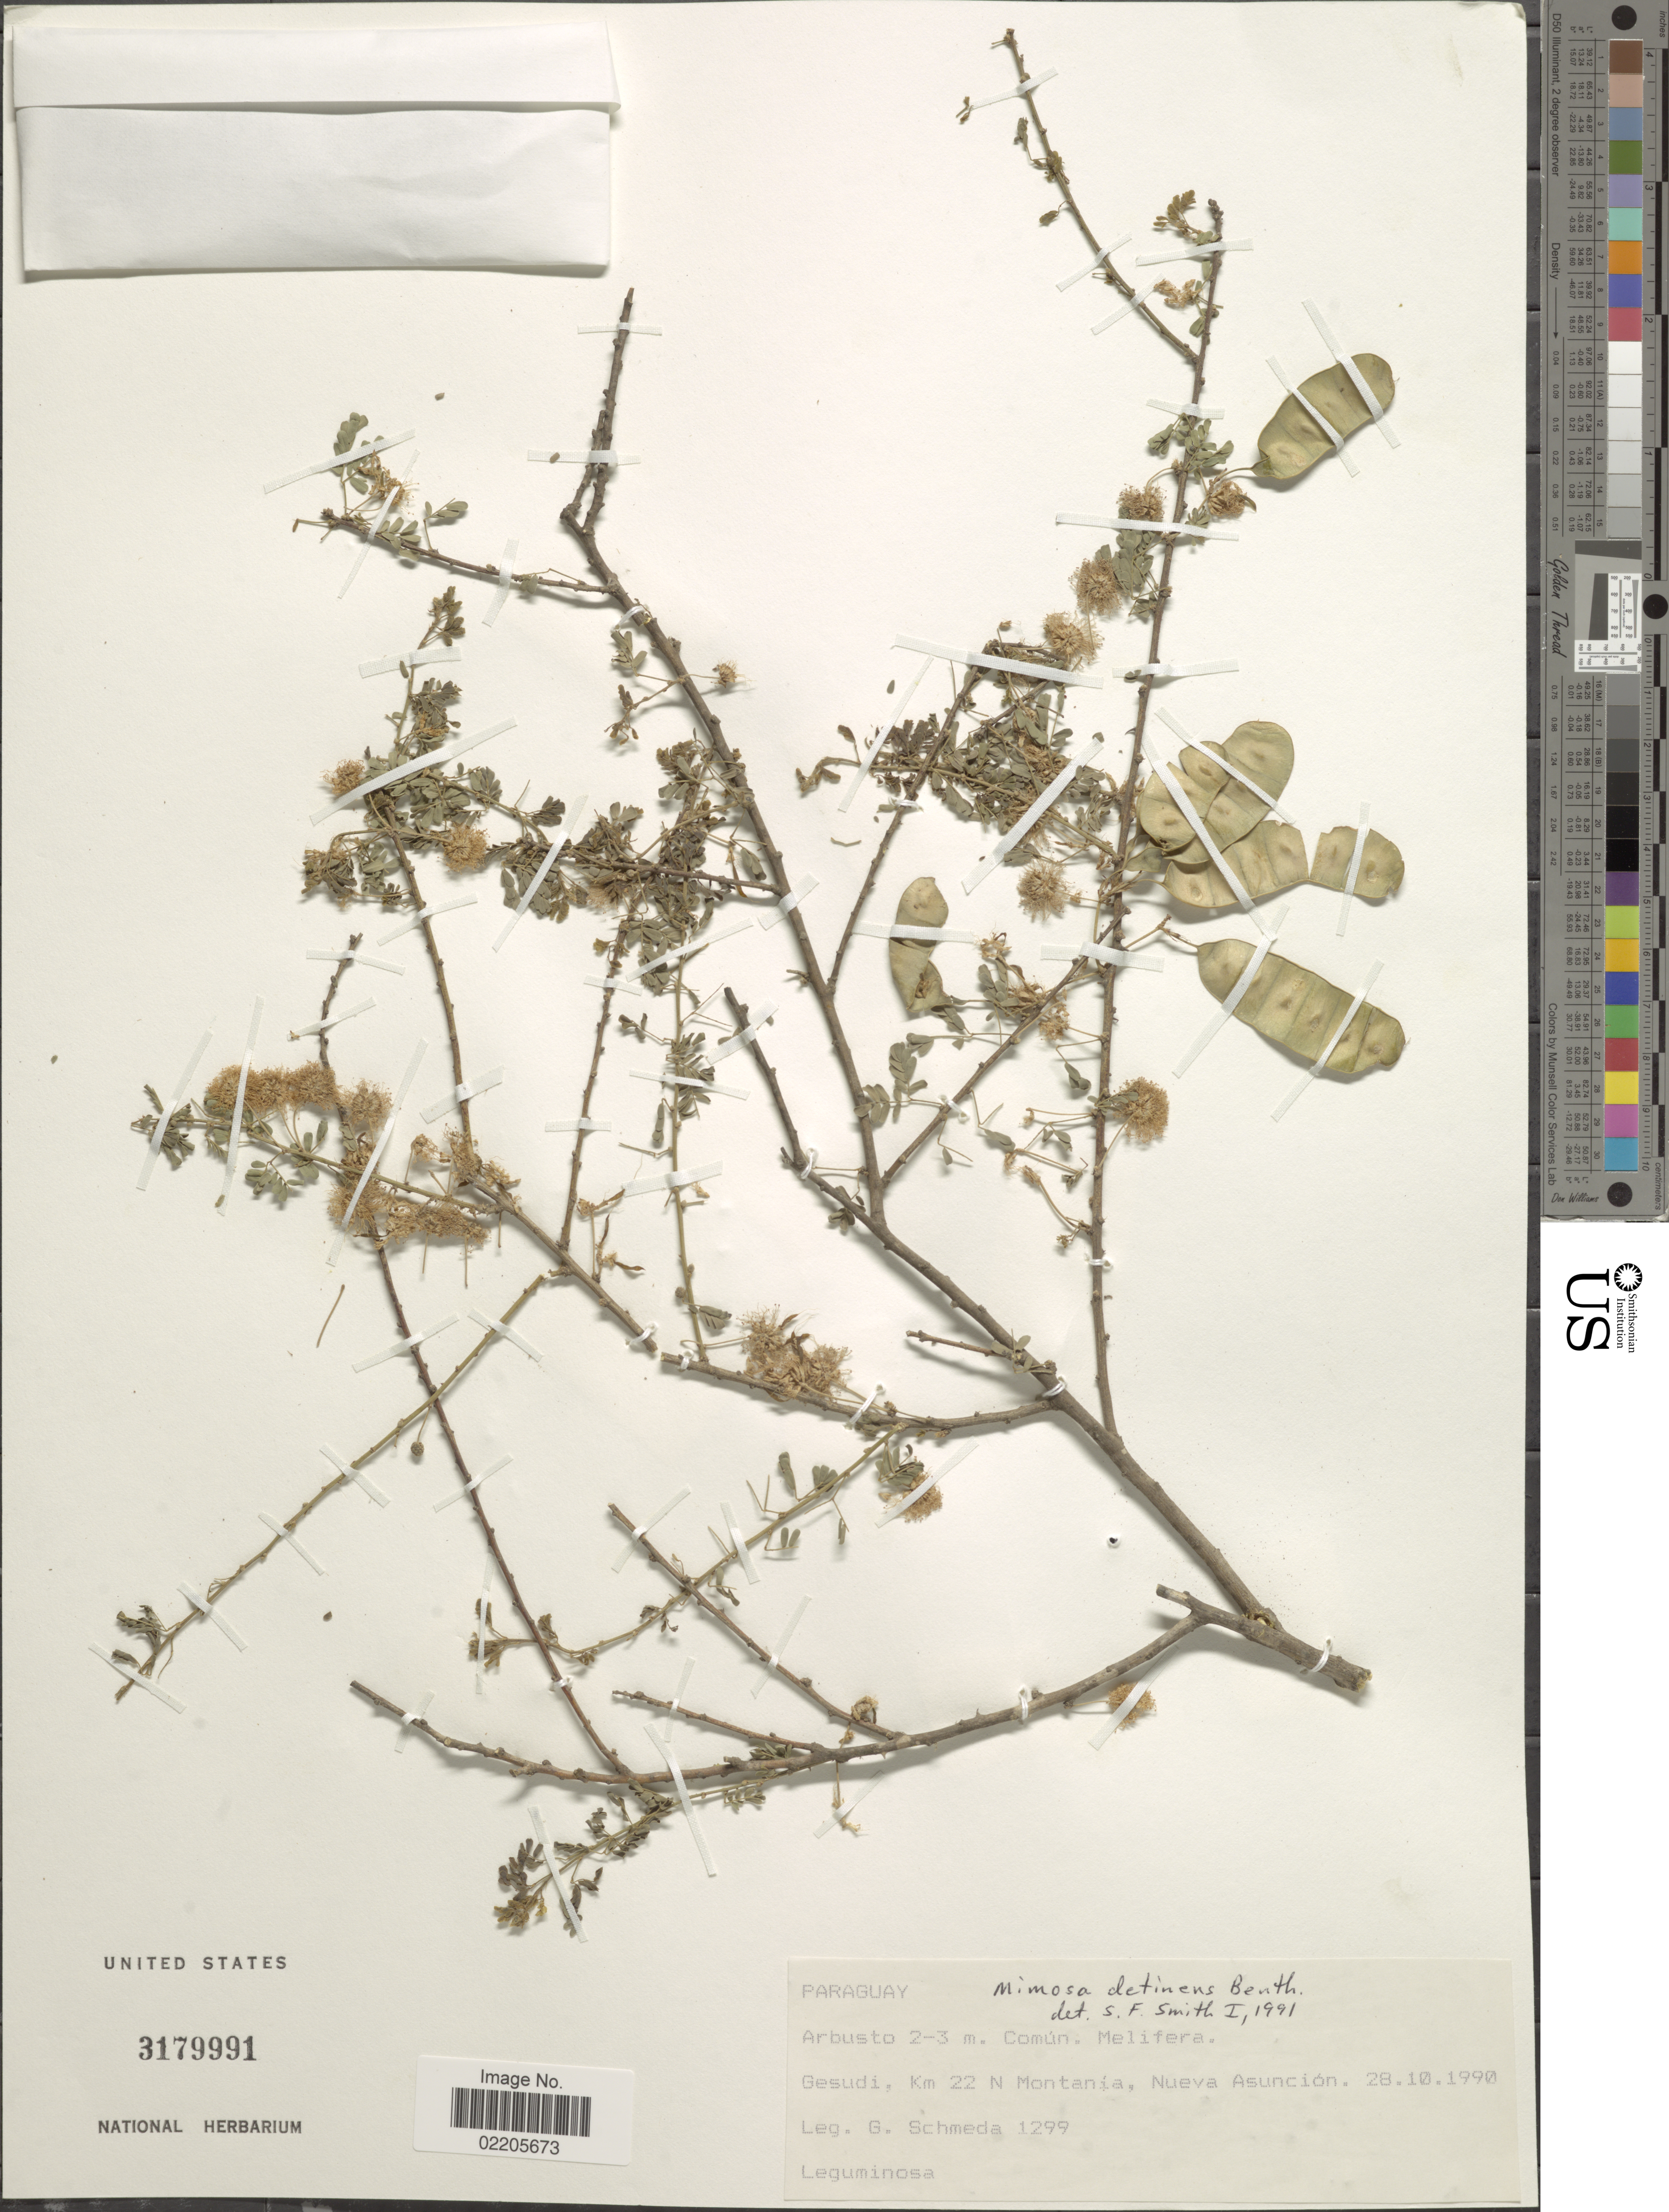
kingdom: Plantae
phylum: Tracheophyta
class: Magnoliopsida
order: Fabales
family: Fabaceae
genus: Mimosa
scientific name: Mimosa detinens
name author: Benth.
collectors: G. Schmeda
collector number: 1299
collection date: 1990-10-28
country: Paraguay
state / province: Asuncion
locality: Gesudi, Km 22 N Montania, Nueva Asuncion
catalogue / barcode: US 3179991